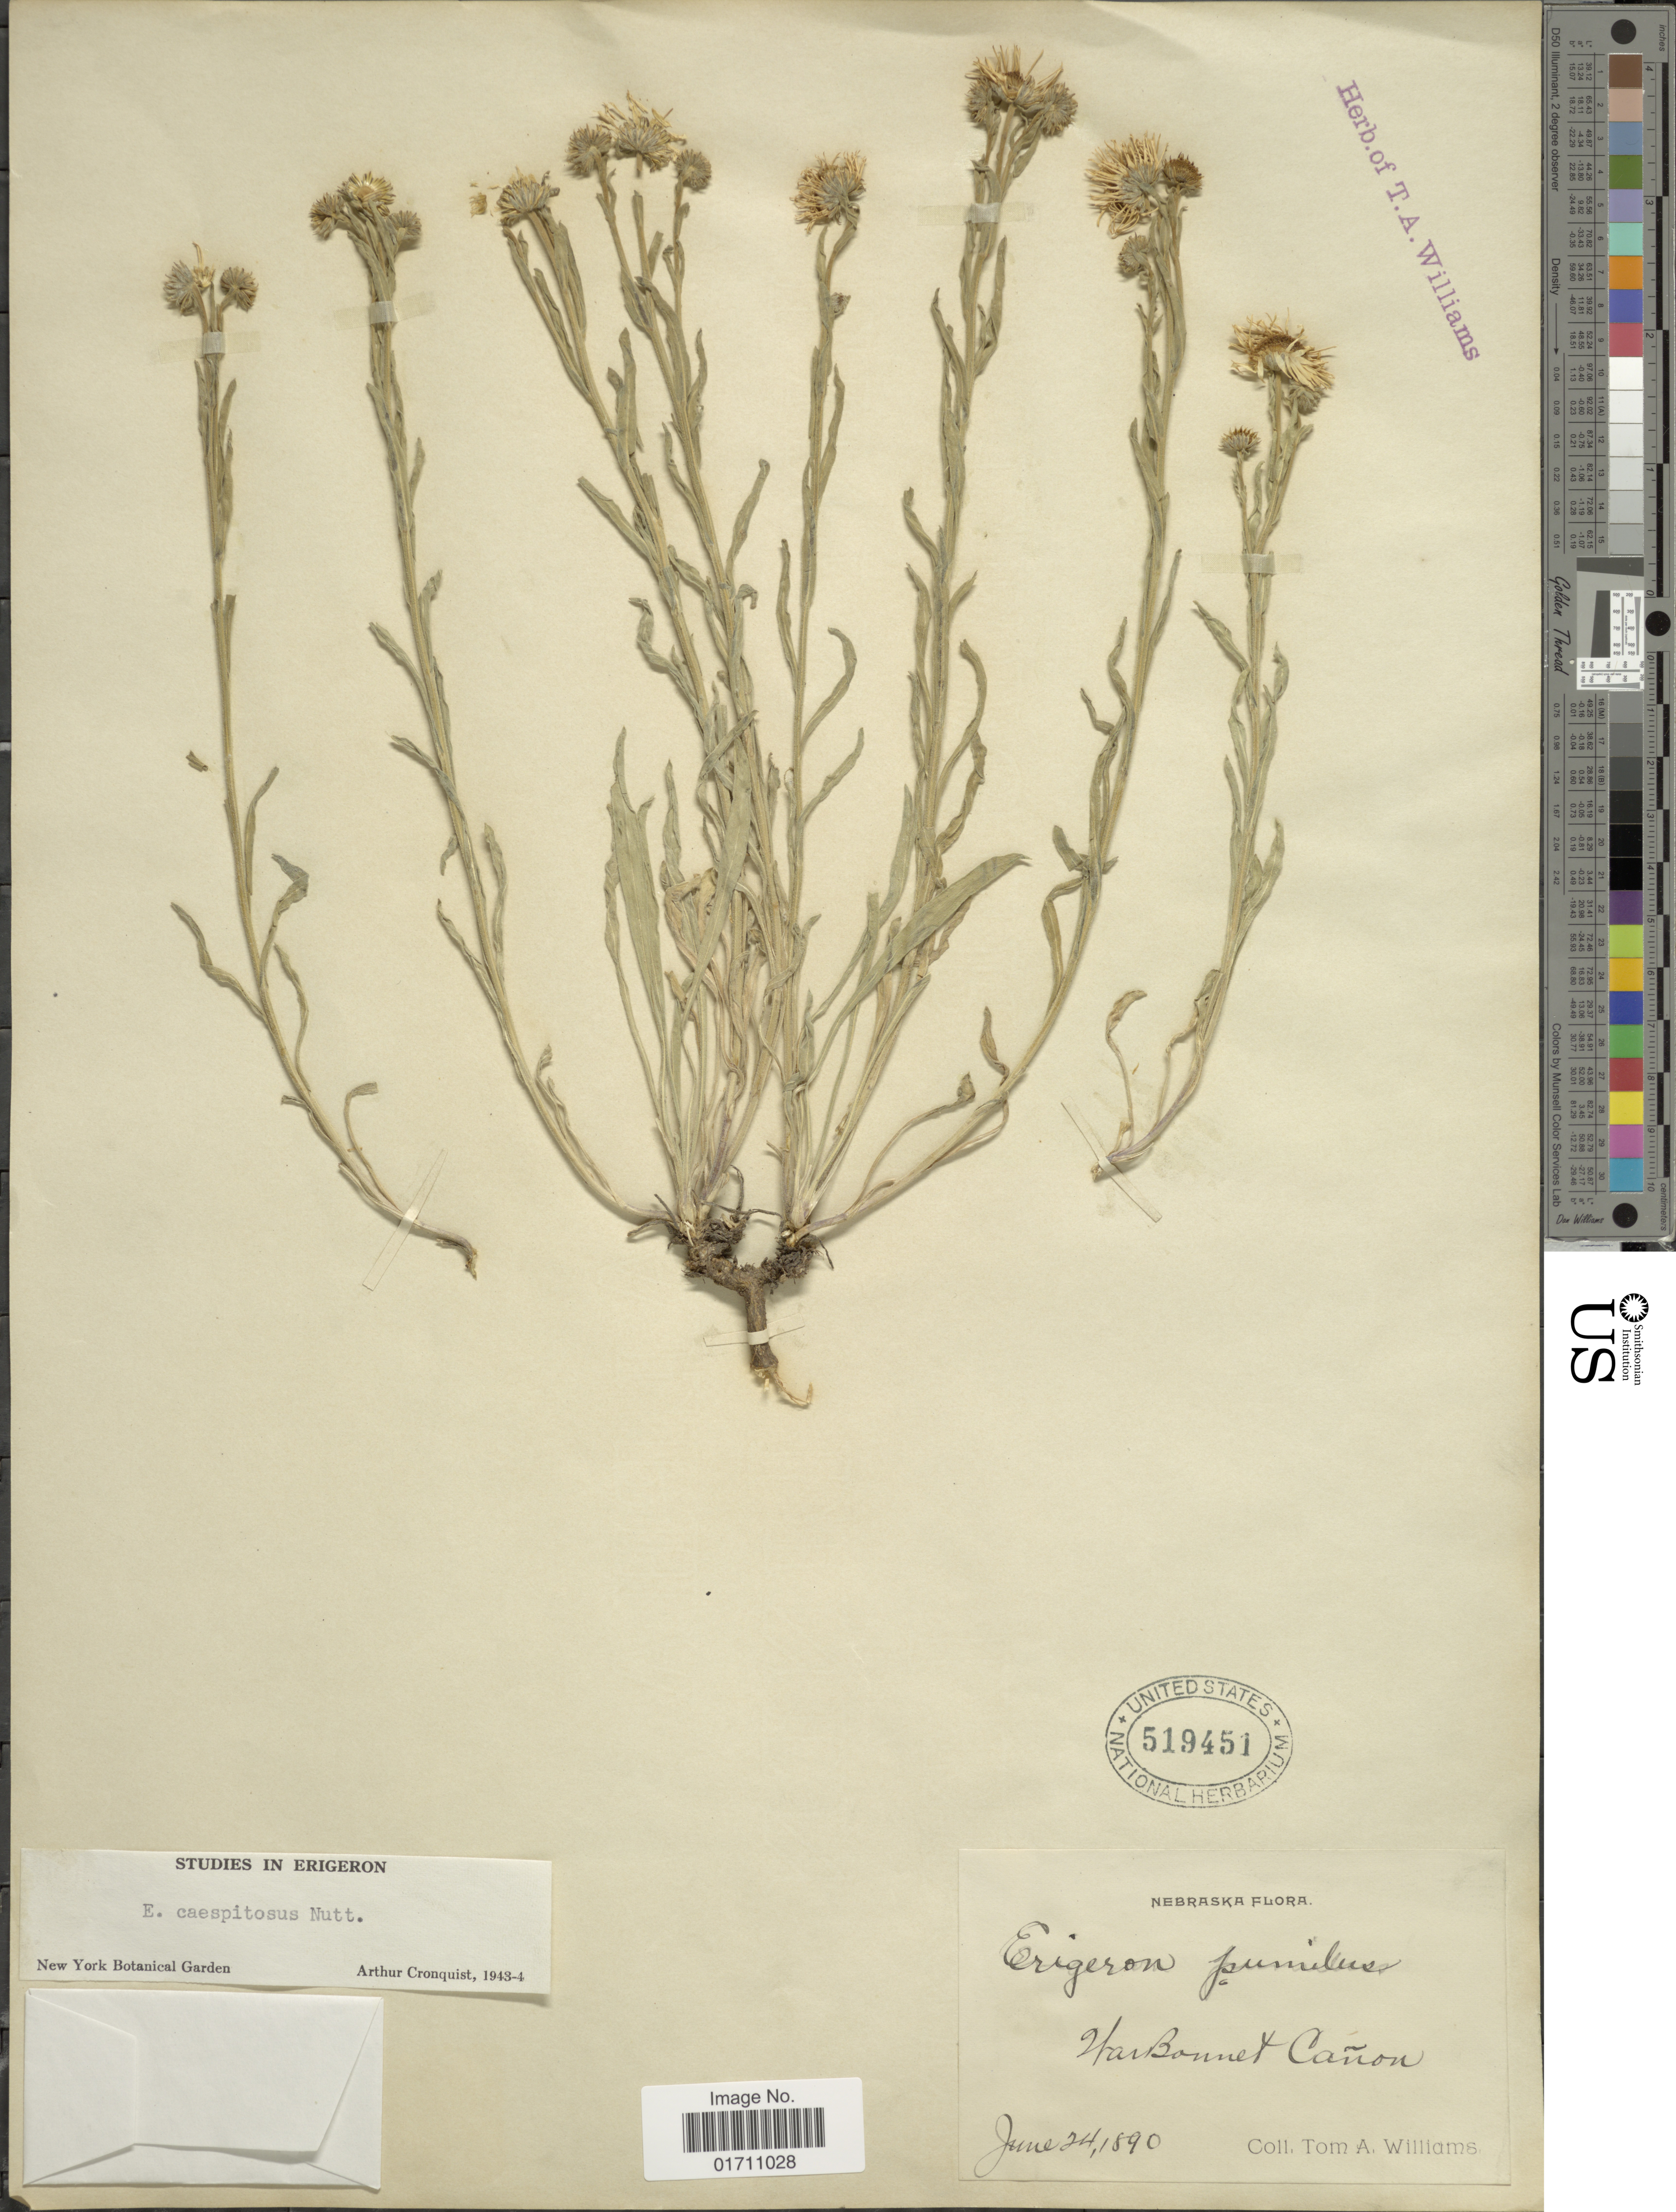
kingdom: Plantae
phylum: Tracheophyta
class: Magnoliopsida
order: Asterales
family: Asteraceae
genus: Erigeron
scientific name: Erigeron caespitosus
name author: Nutt.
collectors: T. A. Williams (herbarium)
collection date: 1890-06-24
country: United States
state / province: Nebraska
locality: Har Bonnet Cañon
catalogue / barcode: US 519451